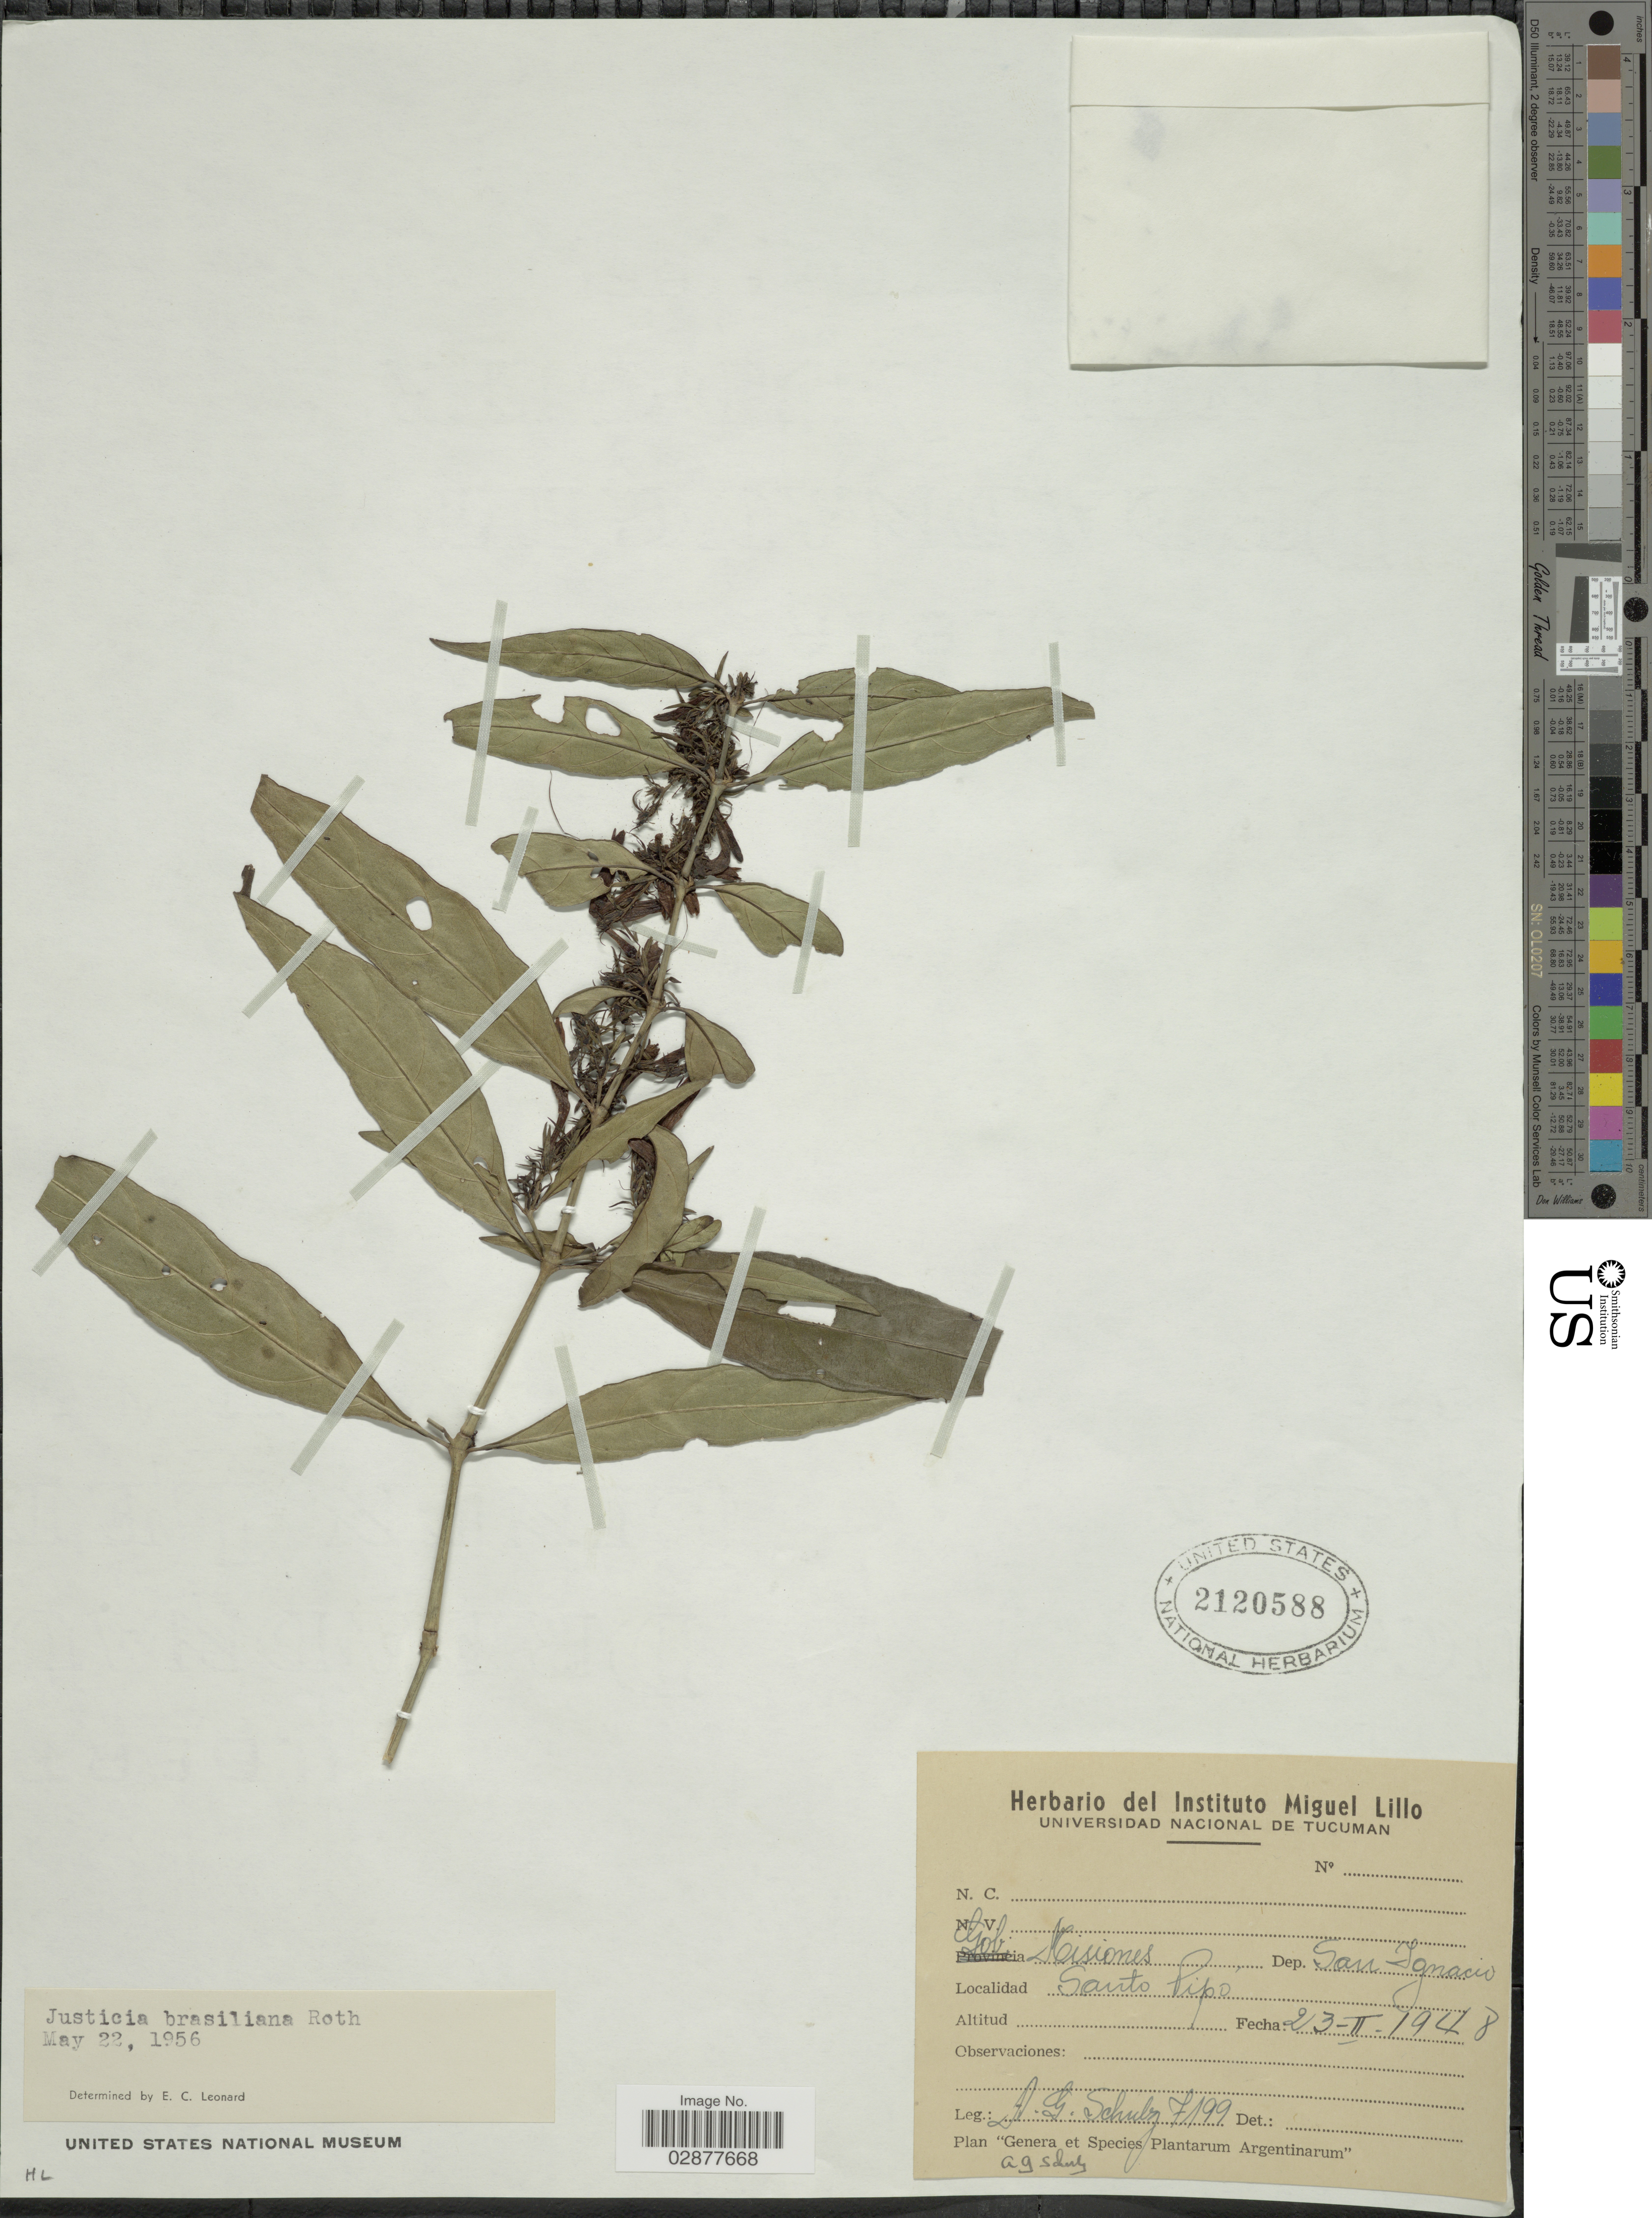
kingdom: Plantae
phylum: Tracheophyta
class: Magnoliopsida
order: Lamiales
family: Acanthaceae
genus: Justicia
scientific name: Justicia brasiliana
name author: Roth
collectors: A. G. Schulz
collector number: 7199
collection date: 1948-02-23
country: Argentina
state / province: Misiones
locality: Gob. Misiones, Dep. San Ignacio. Santo Pipo.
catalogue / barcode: US 2120588